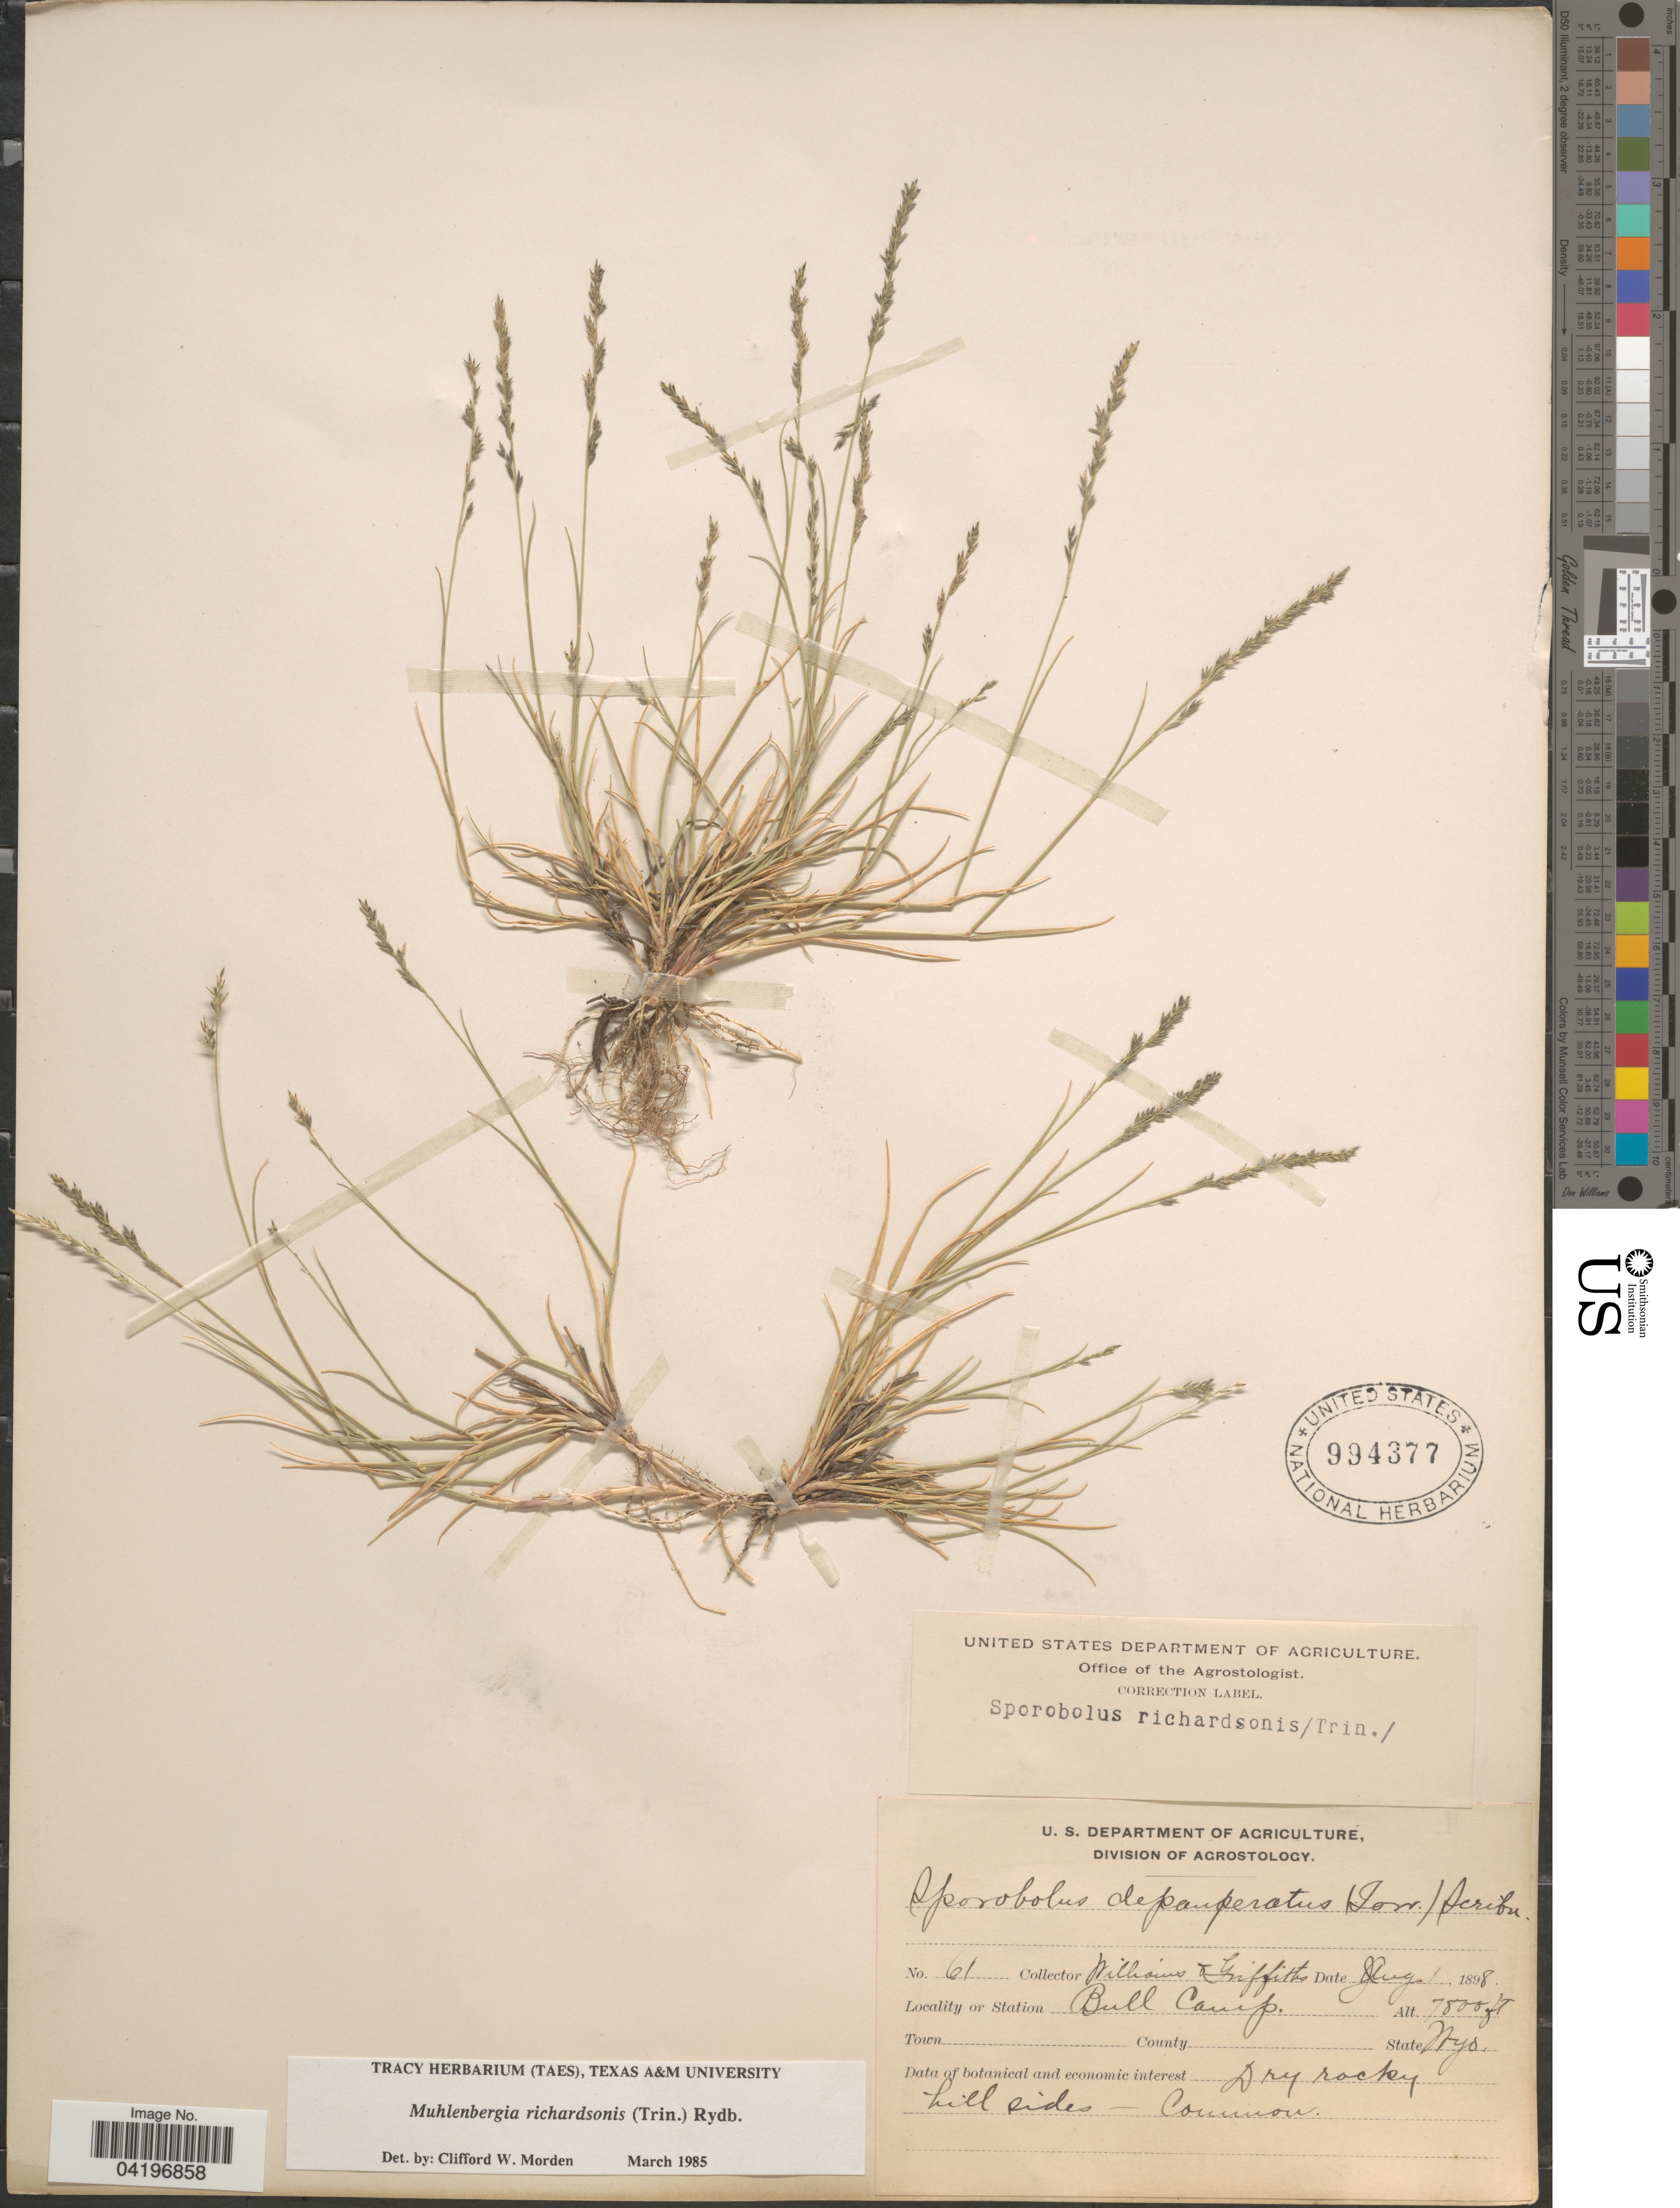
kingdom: Plantae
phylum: Tracheophyta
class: Liliopsida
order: Poales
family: Poaceae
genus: Muhlenbergia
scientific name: Muhlenbergia richardsonis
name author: (Trin.) Rydb.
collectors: -- Williams & -- Griffiths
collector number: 61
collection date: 1898-08-01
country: United States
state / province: Wyoming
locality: Bull Camp.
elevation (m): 2377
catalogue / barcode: US 994377